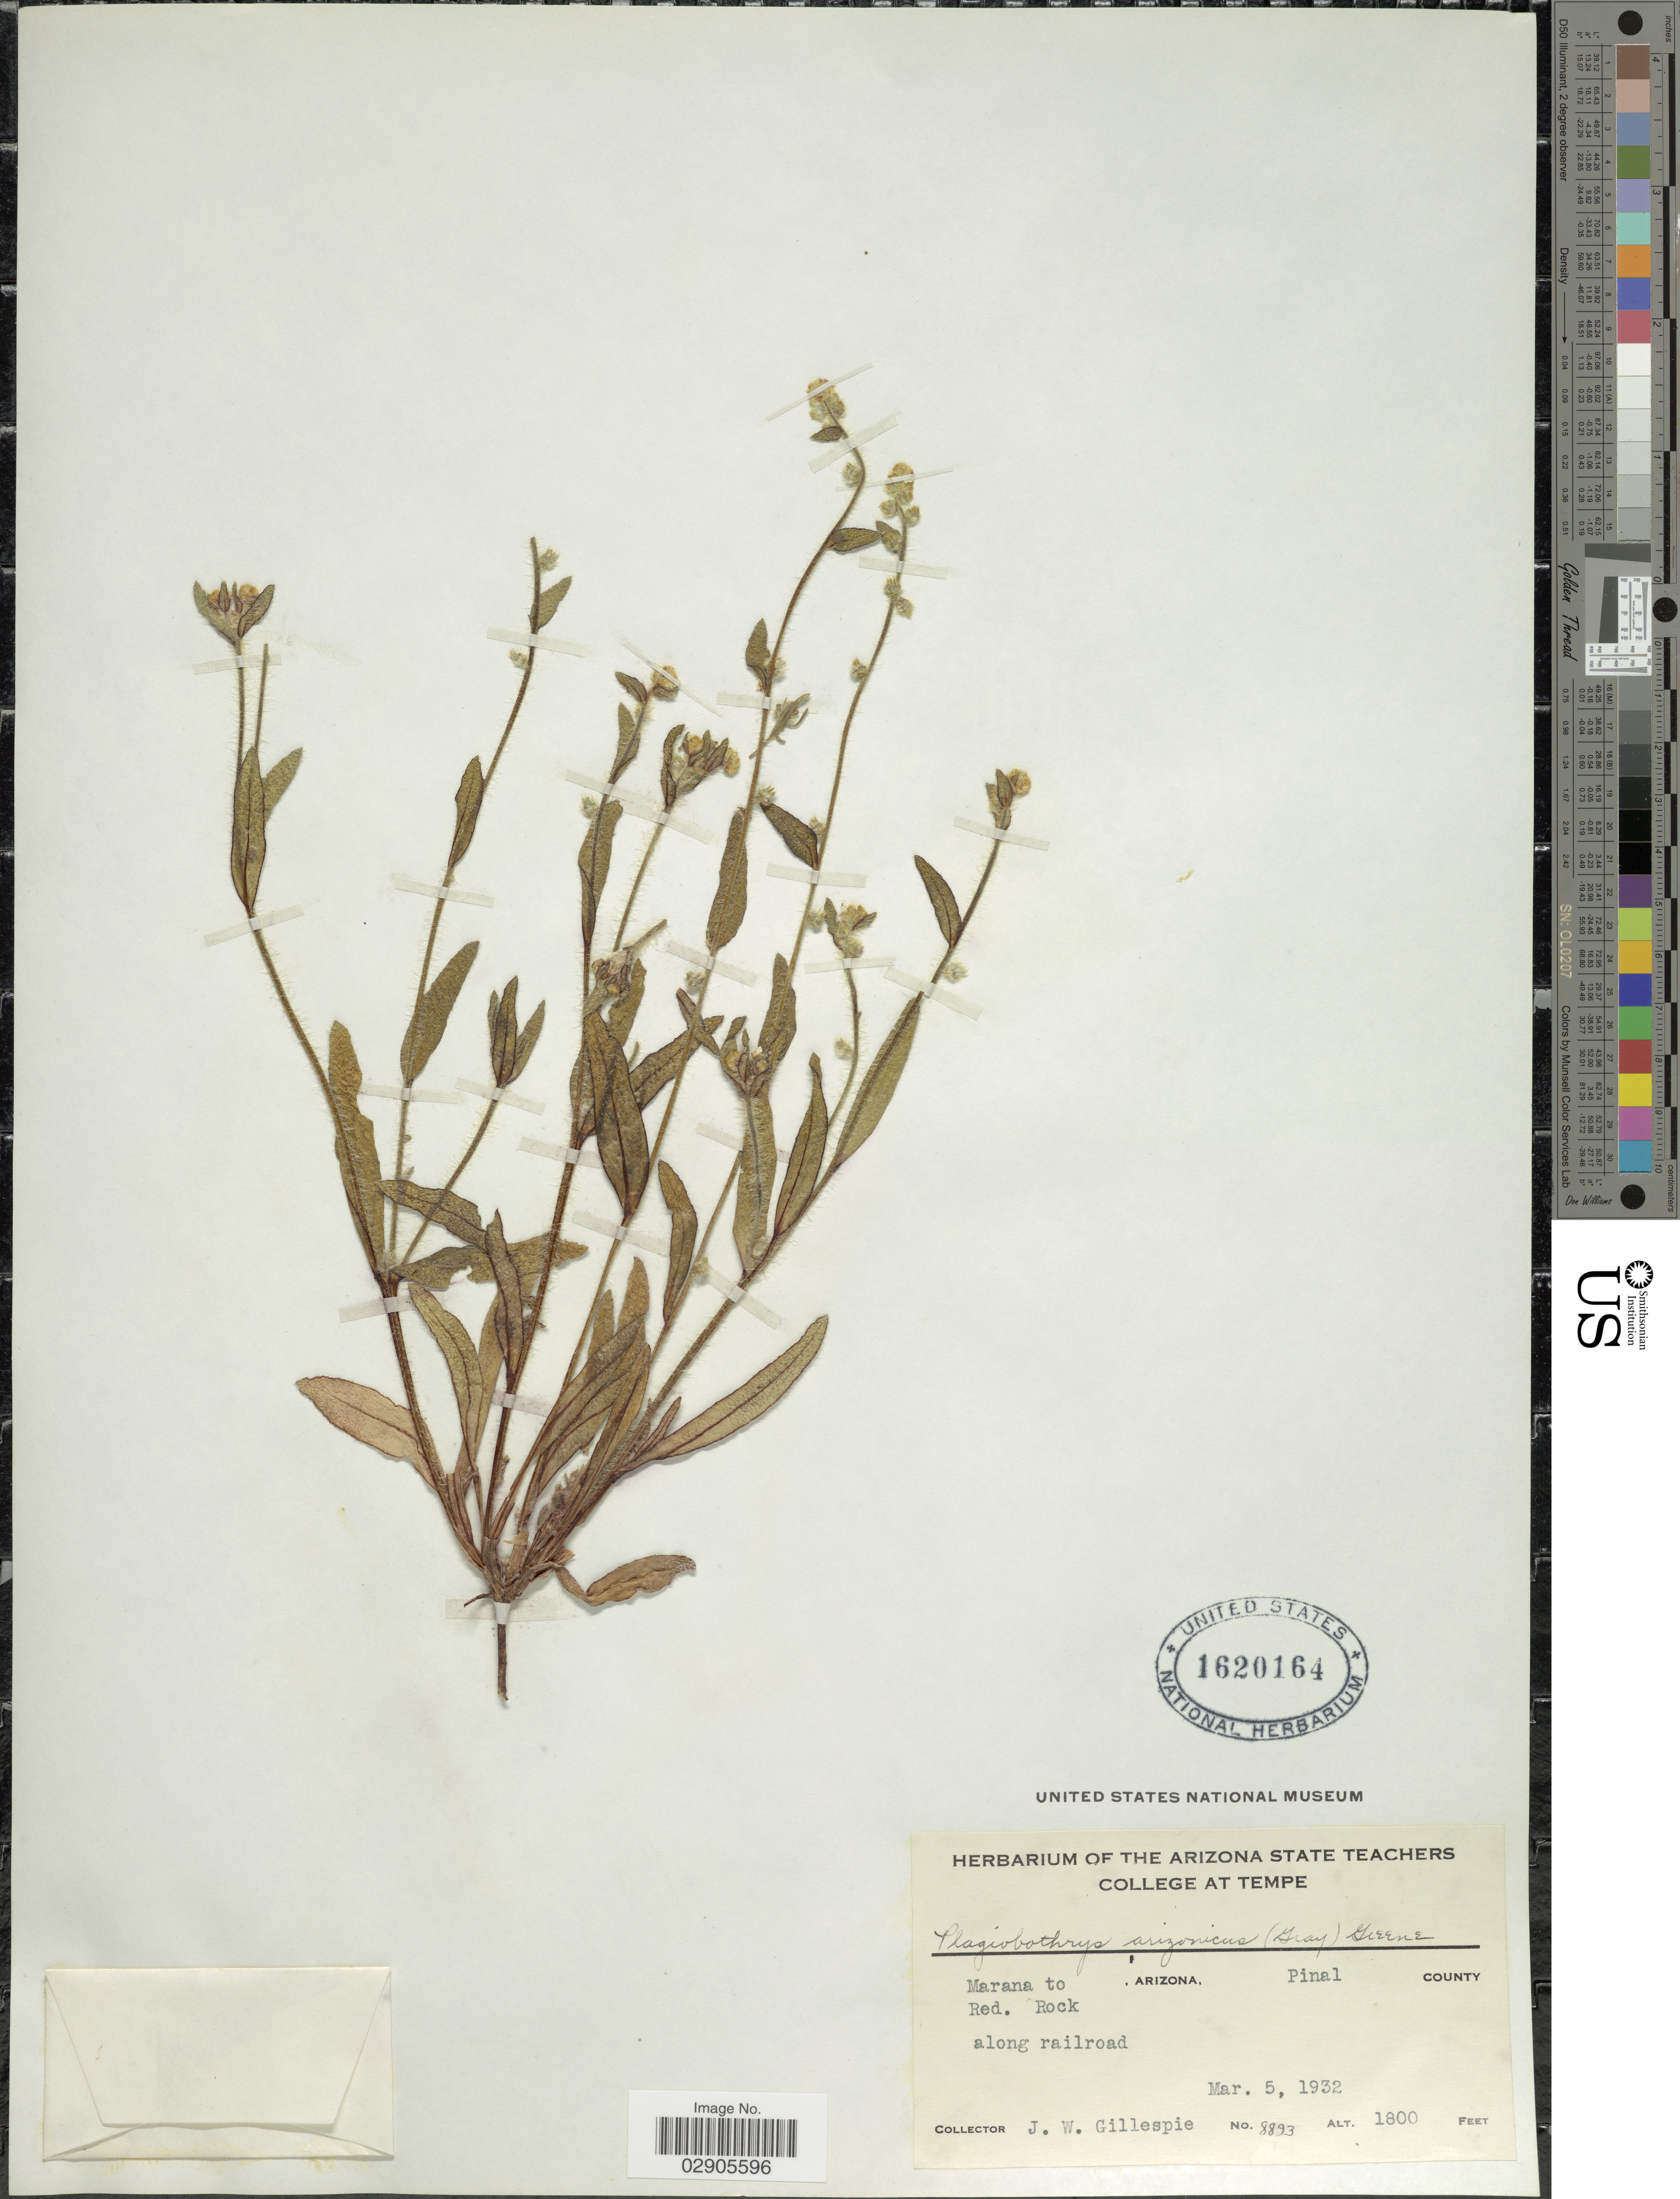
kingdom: Plantae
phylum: Tracheophyta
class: Magnoliopsida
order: Boraginales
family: Boraginaceae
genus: Plagiobothrys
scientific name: Plagiobothrys arizonicus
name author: (A. Gray) Greene ex A. Gray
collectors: J. W. Gillespie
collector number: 8893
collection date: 1932-03-05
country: United States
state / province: Arizona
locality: Marana to Red. Rock along railroad. Pinal County.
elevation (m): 549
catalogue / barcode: US 1620164